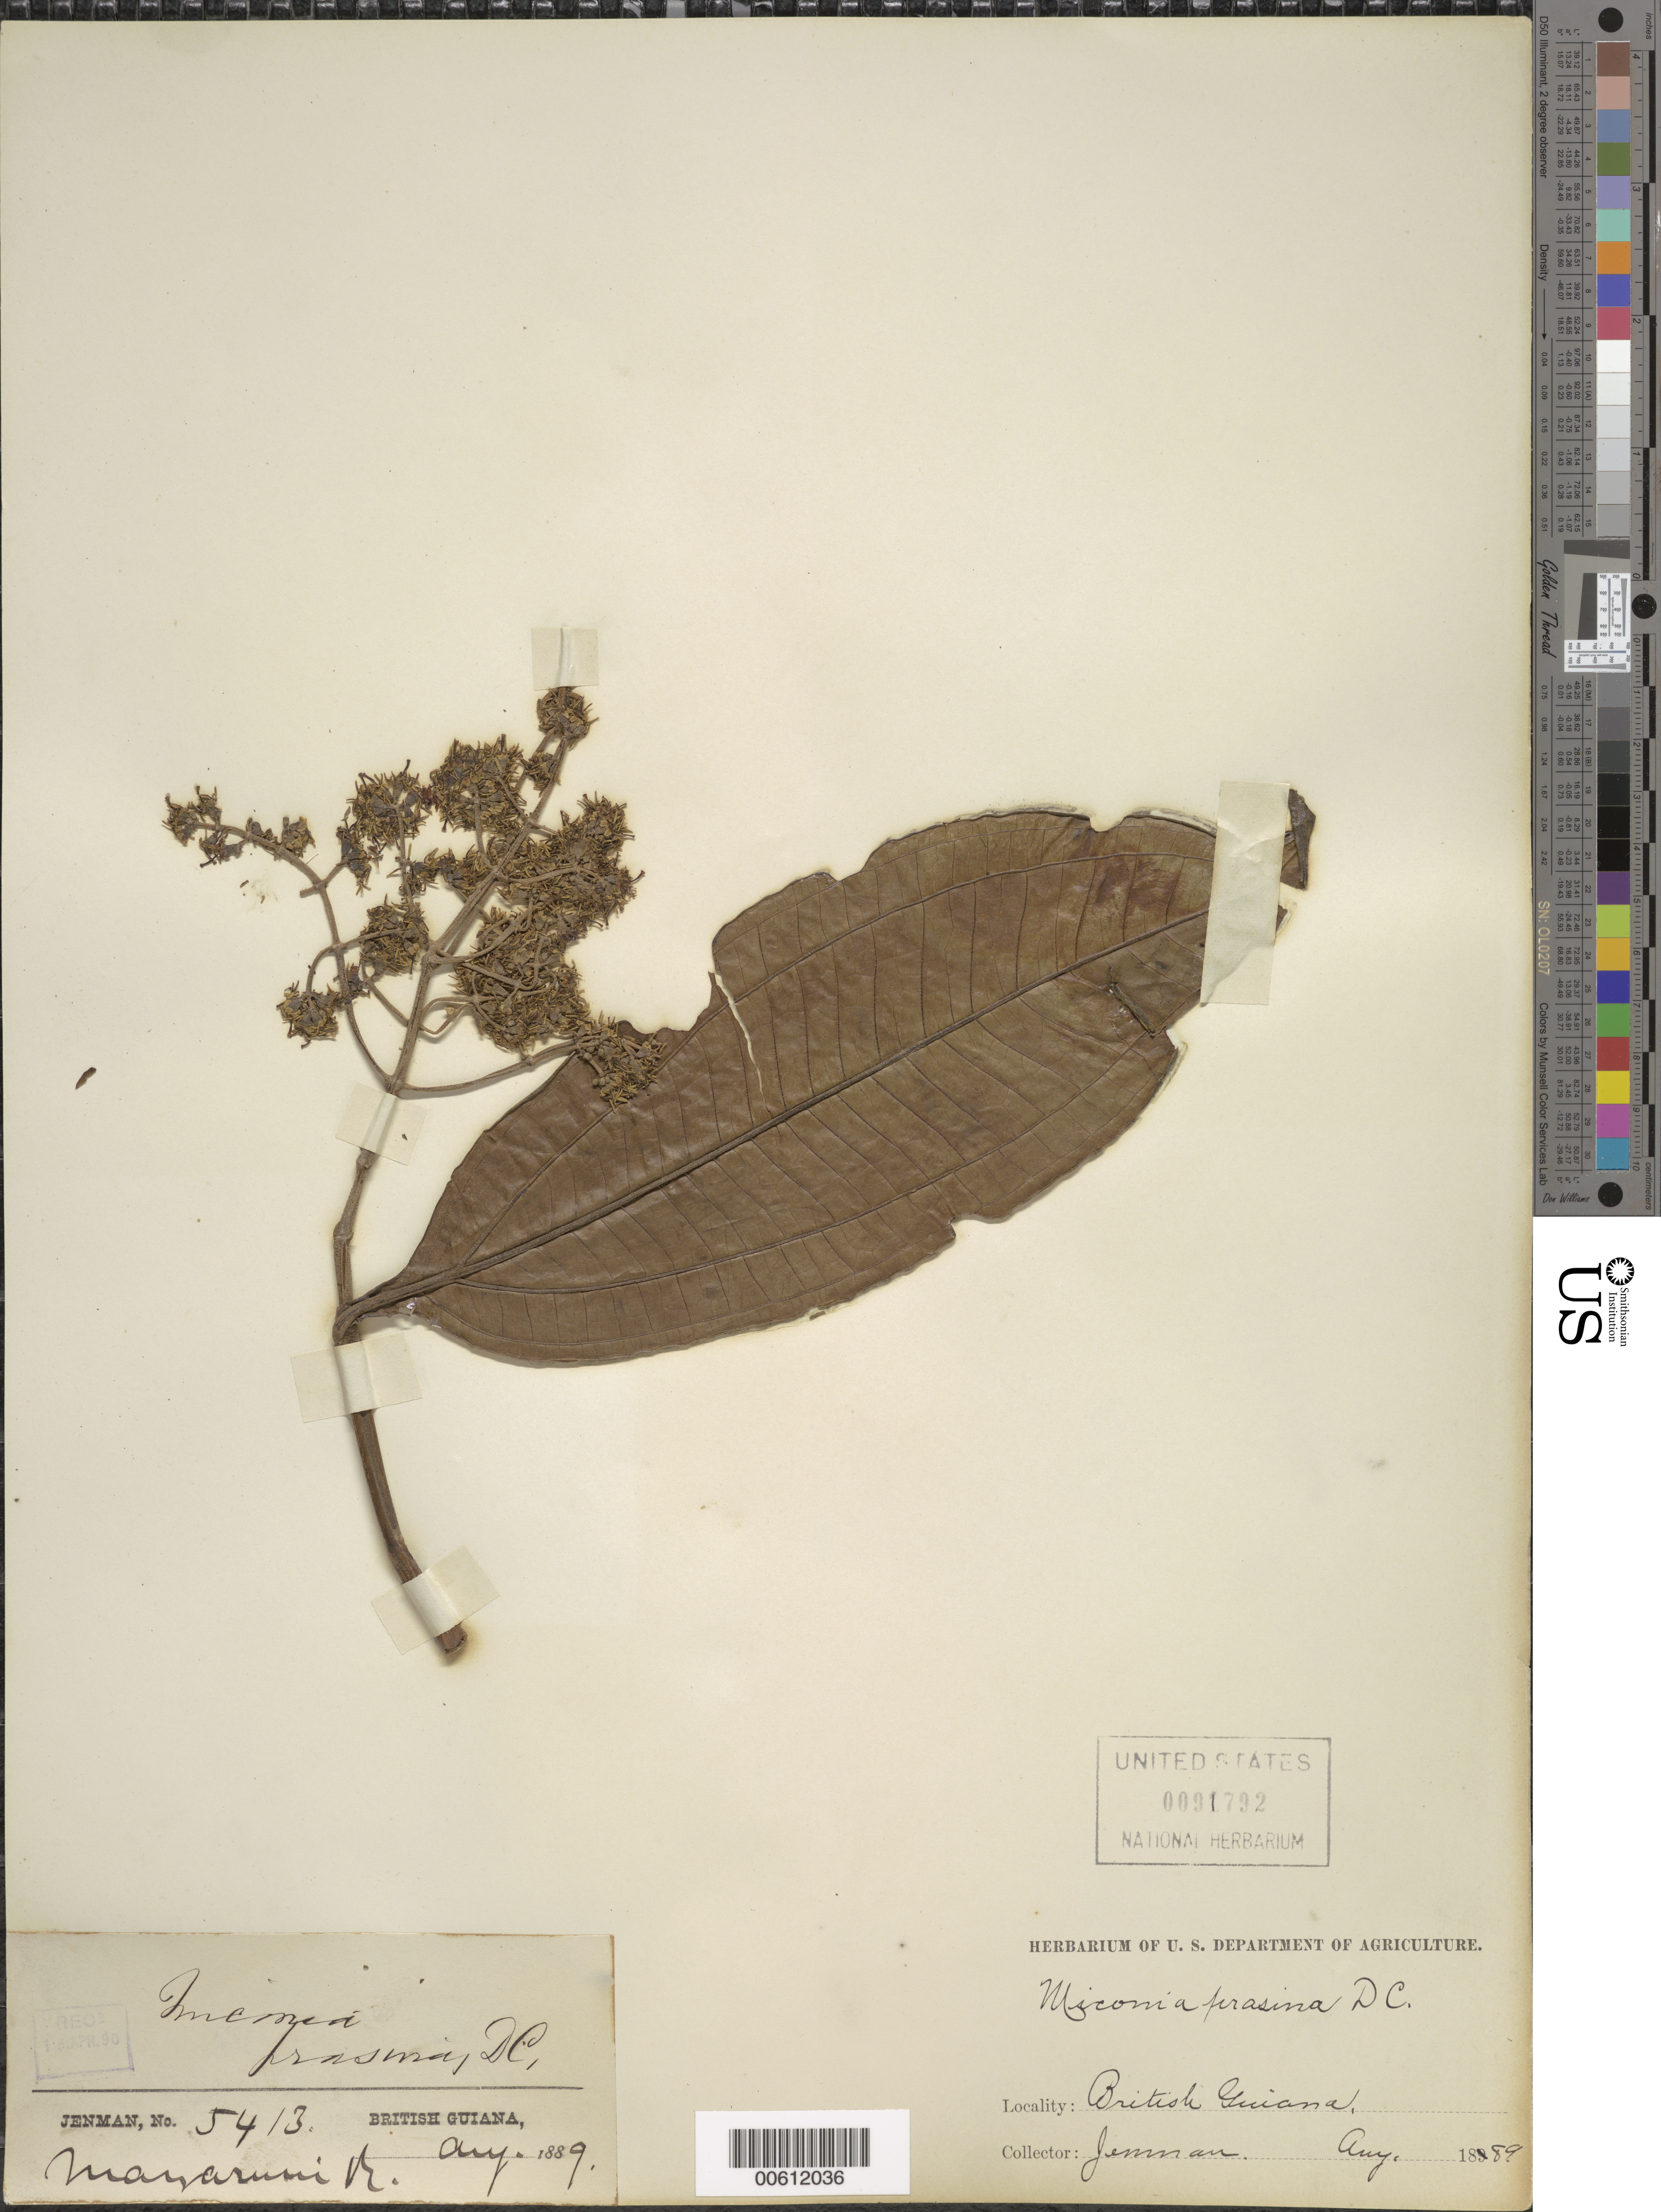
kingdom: Plantae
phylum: Tracheophyta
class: Magnoliopsida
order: Myrtales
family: Melastomataceae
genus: Miconia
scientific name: Miconia prasina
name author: (Sw.) DC.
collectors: G. S. Jenman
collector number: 5413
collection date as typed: August 1889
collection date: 1889-08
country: Guyana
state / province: Cuyuni-Mazaruni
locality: Mazaruni R.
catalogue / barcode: US 91792